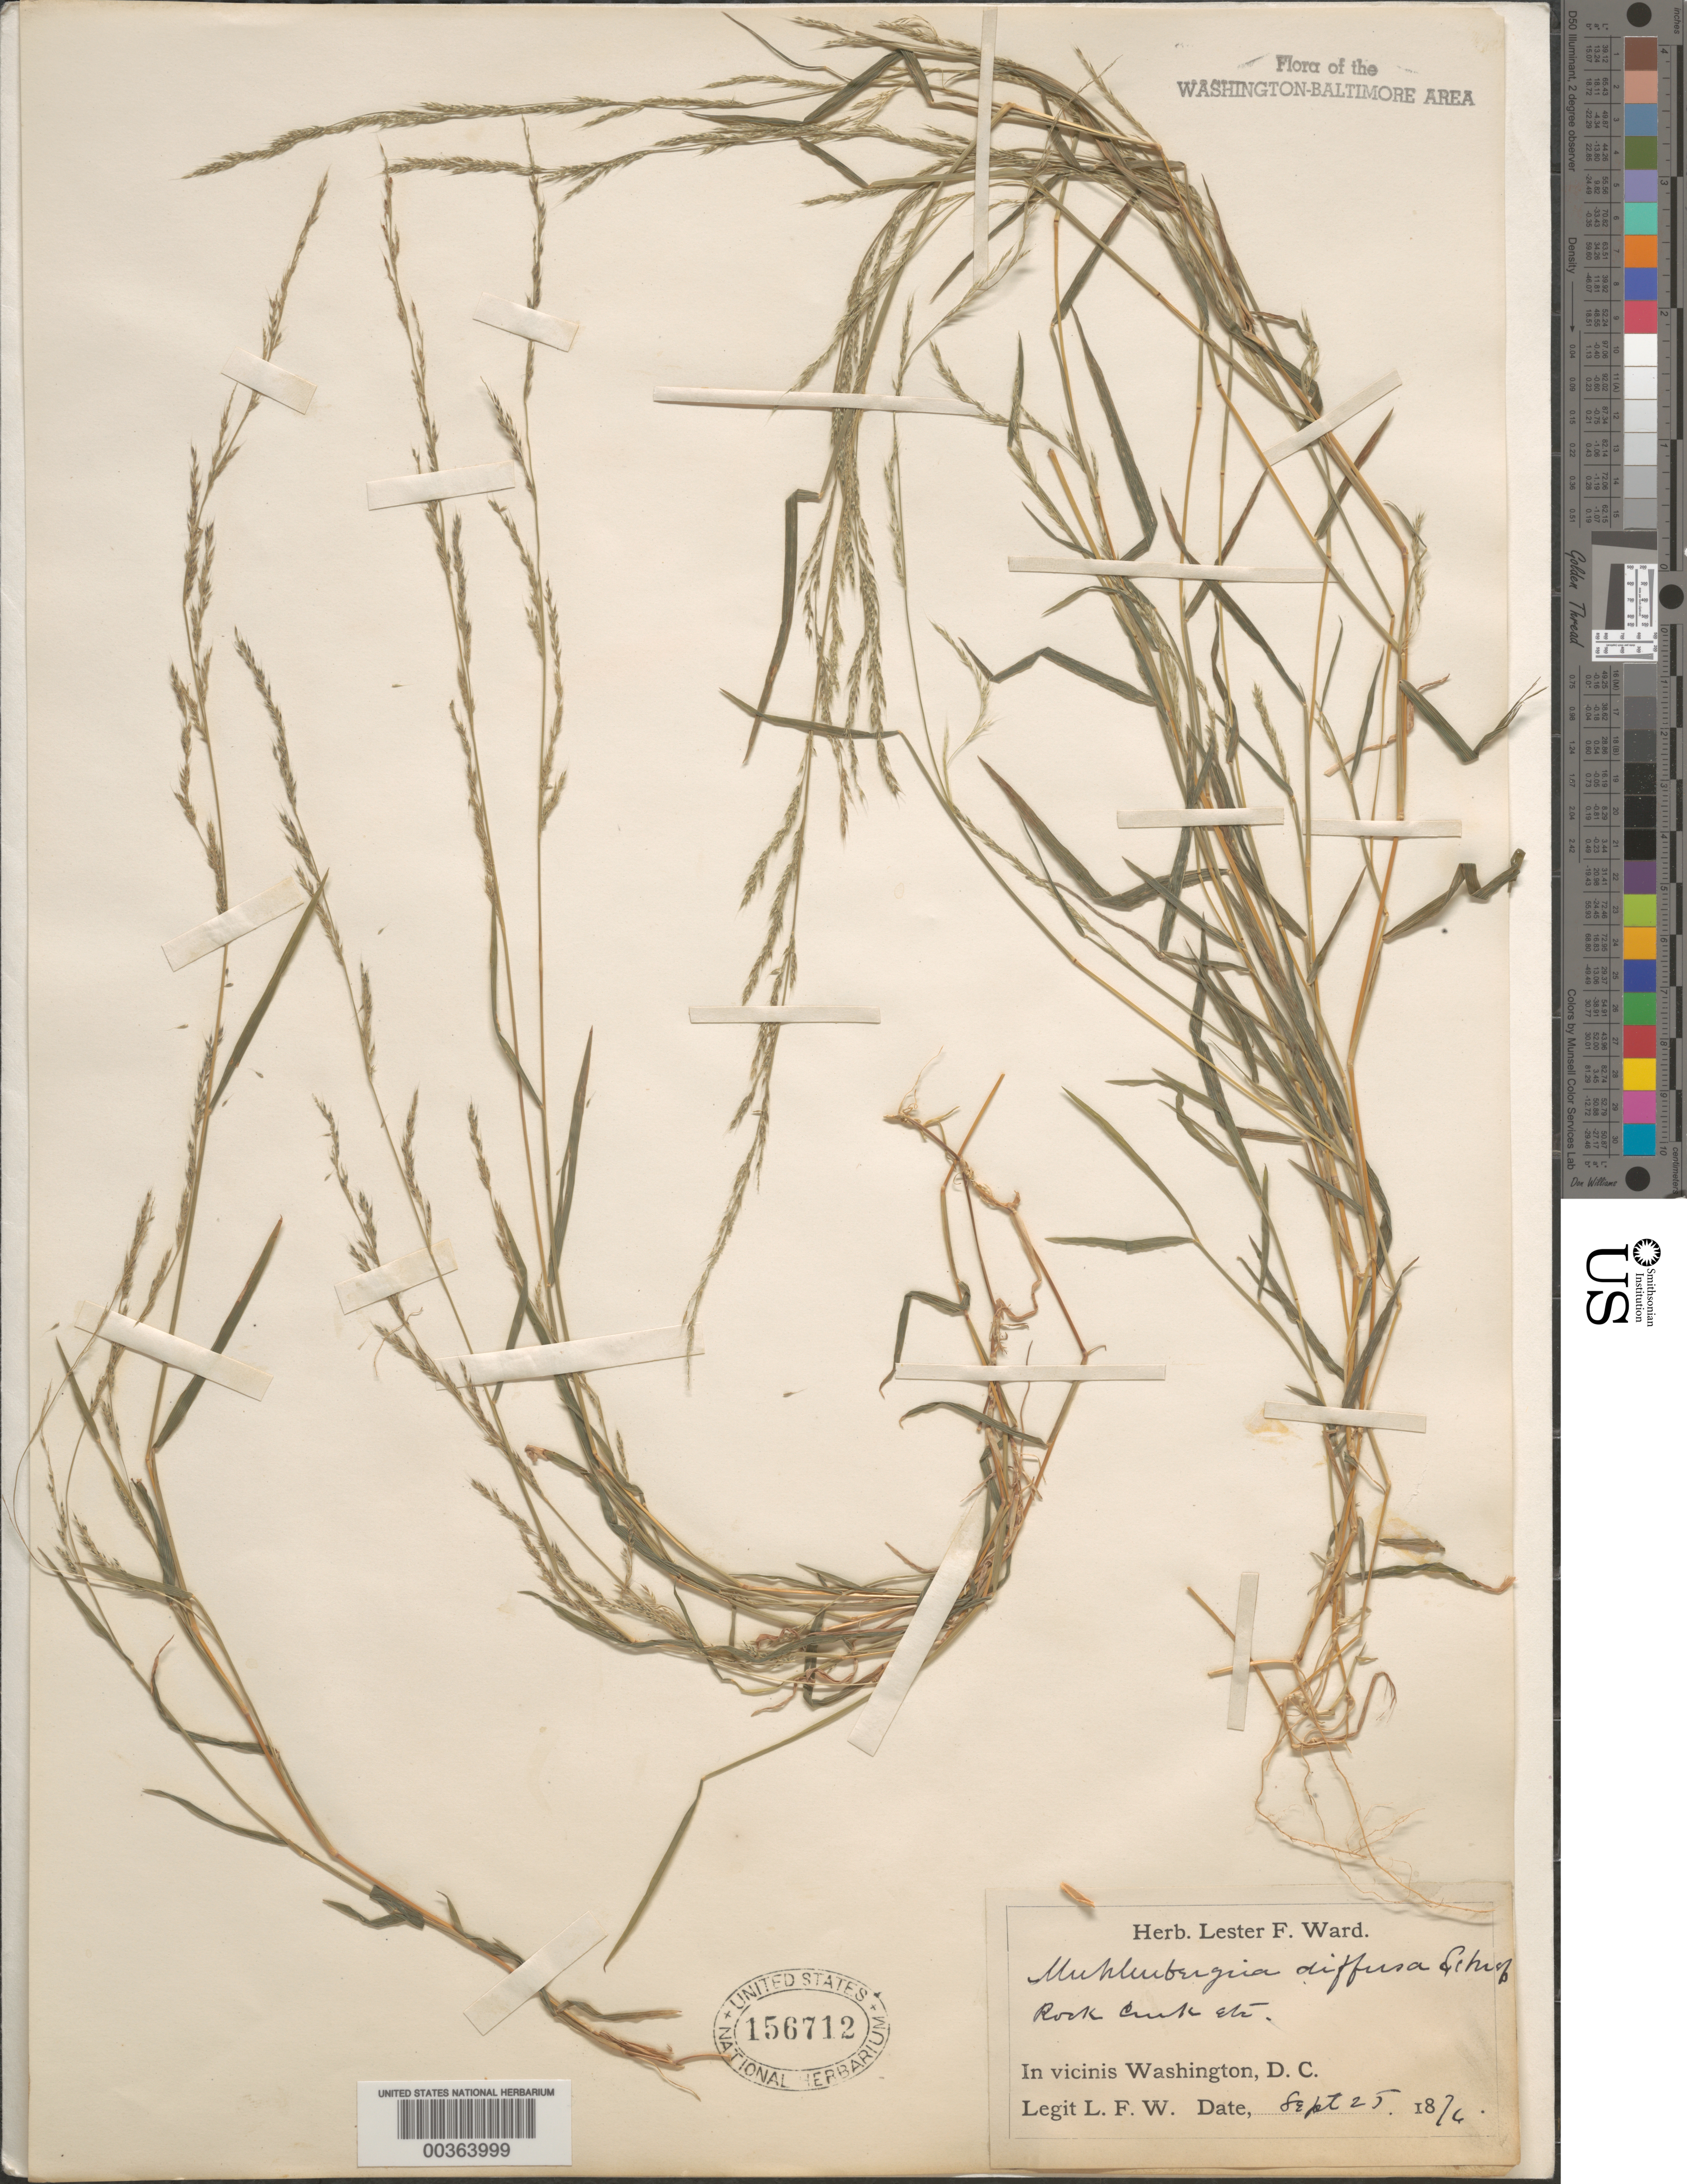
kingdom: Plantae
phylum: Tracheophyta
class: Liliopsida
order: Poales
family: Poaceae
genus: Muhlenbergia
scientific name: Muhlenbergia schreberi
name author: J.F. Gmel.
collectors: L. F. Ward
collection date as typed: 25 Sep 1876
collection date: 1876-09-25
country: United States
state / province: District of Columbia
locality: Rock Creek Rock Creek Park and Vicinity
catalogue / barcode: US 156712